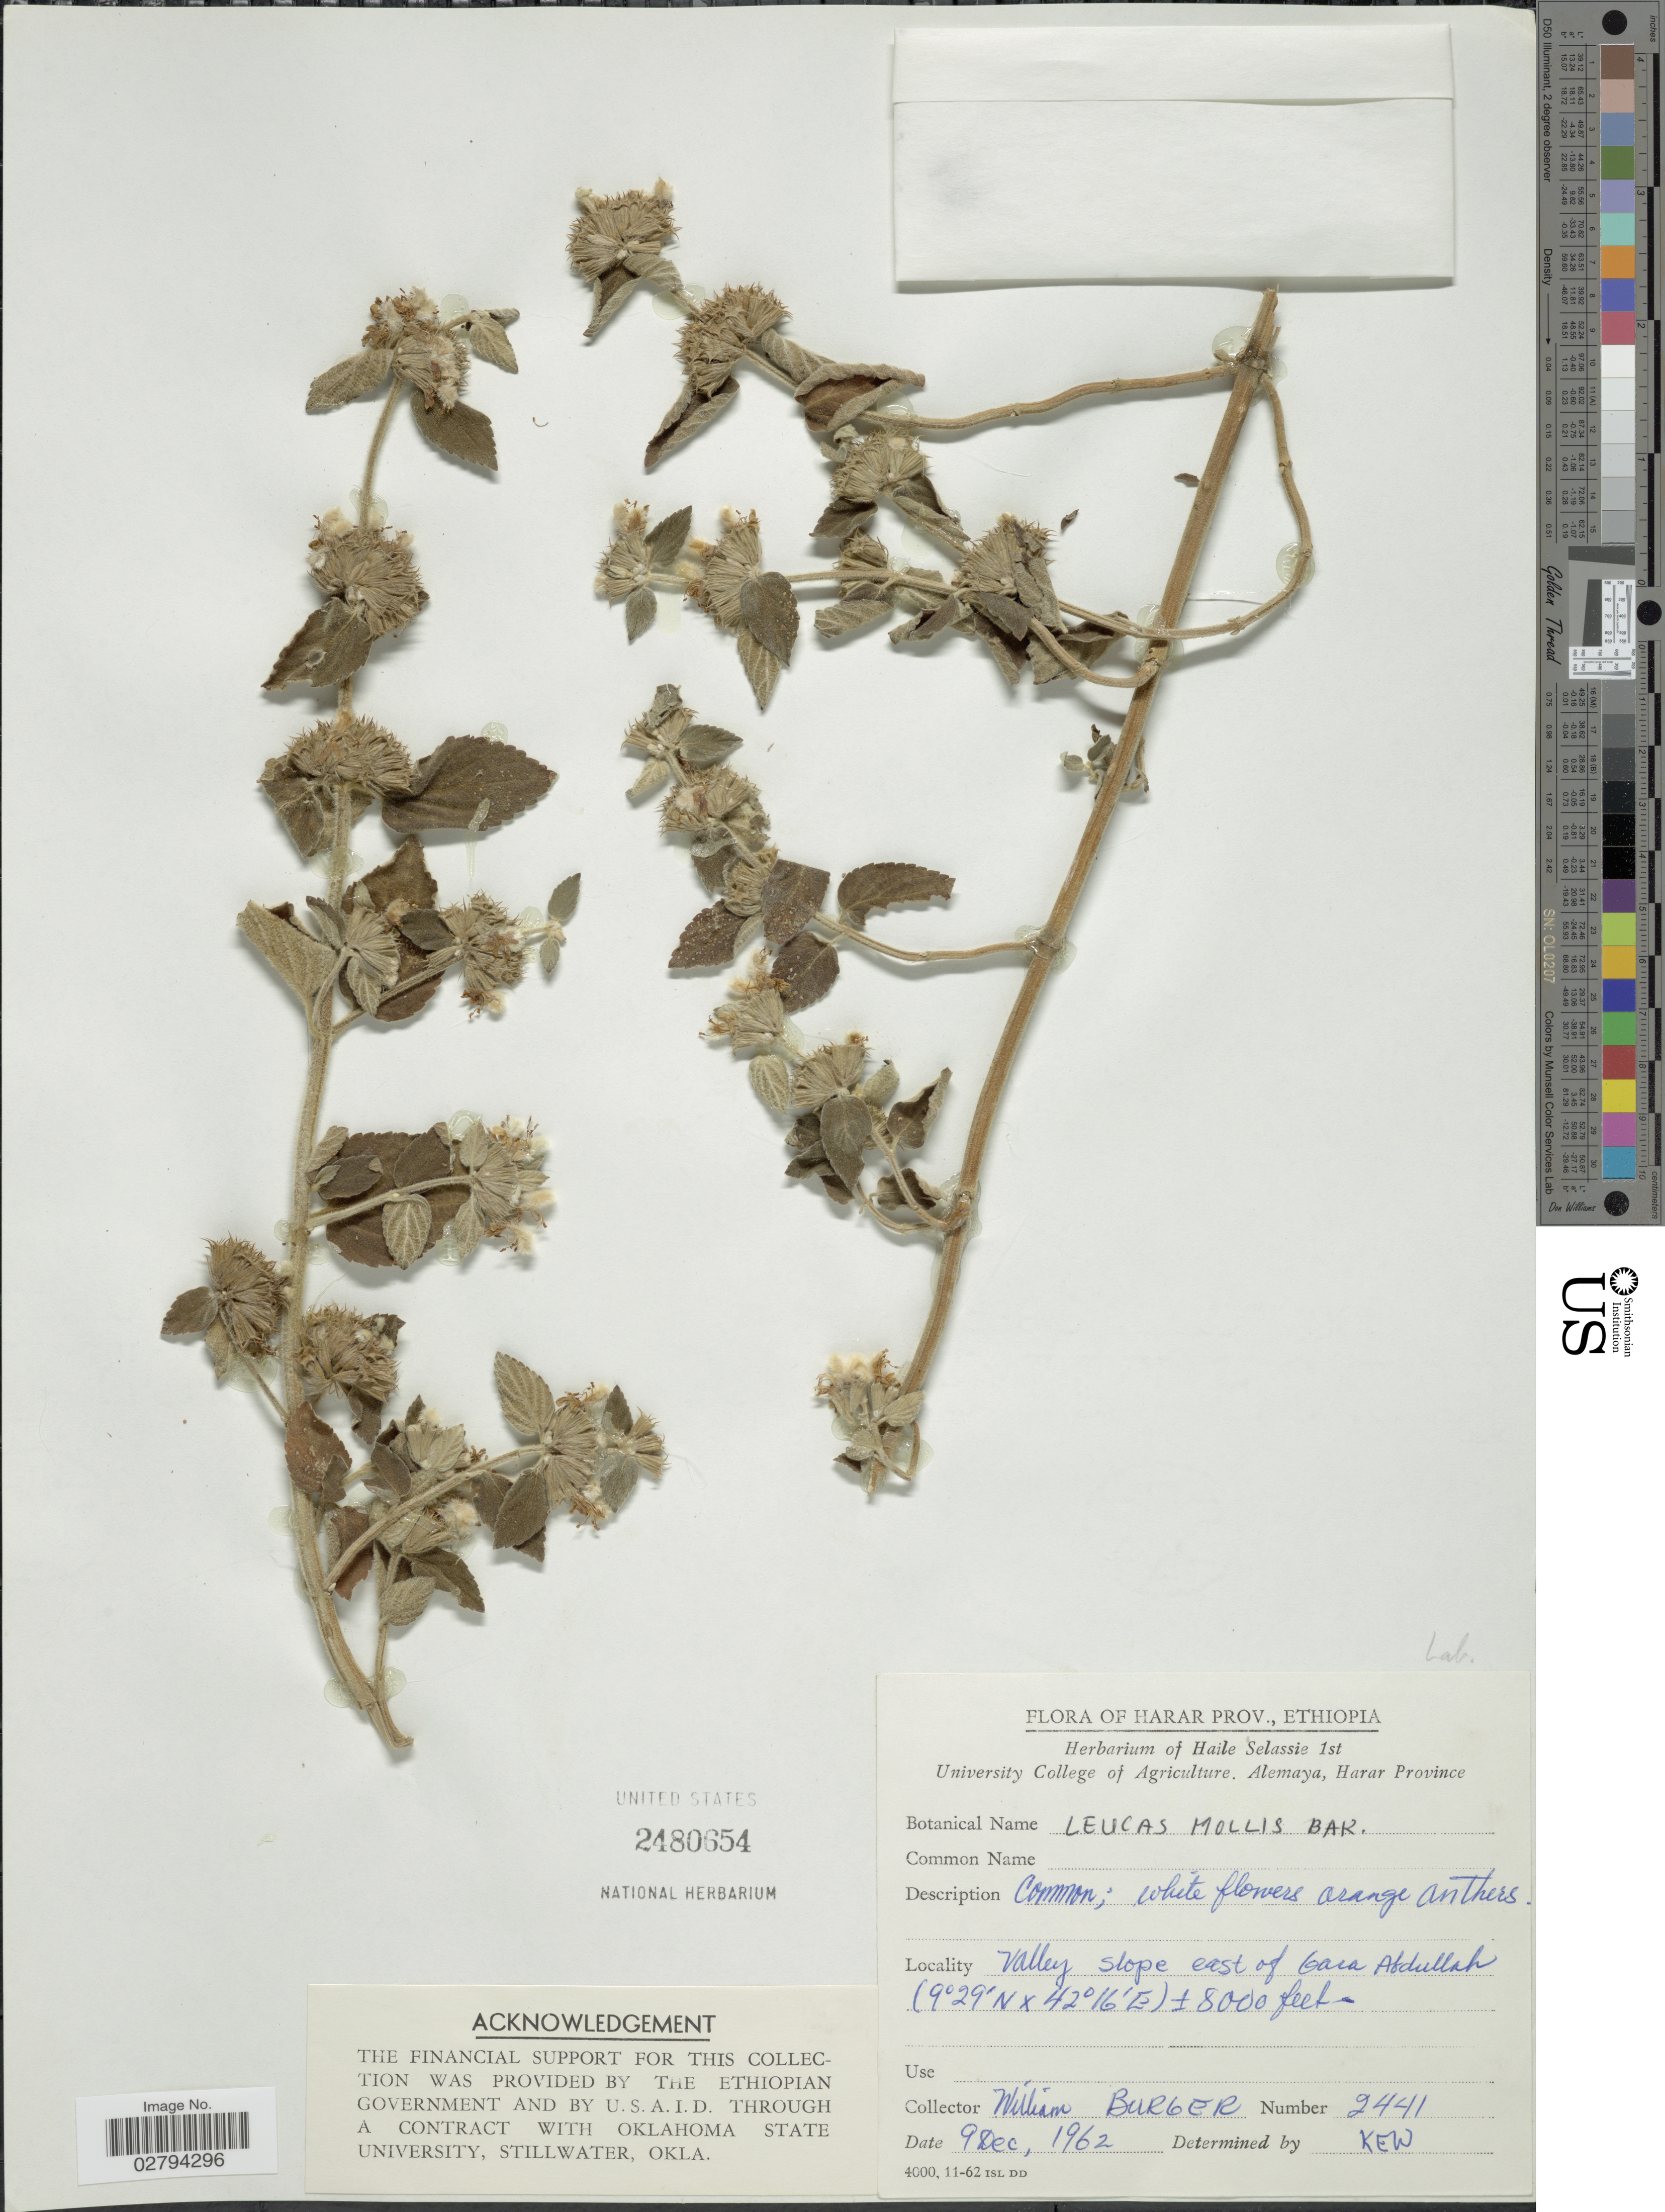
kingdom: Plantae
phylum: Tracheophyta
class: Magnoliopsida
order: Lamiales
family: Lamiaceae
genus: Leucas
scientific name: Leucas mollis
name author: Baker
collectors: W. Burger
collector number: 2441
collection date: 1962-12-09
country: Ethiopia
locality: Harar Prov. Valley slope east of Cara Abdullah.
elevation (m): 2438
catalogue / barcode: US 2480654